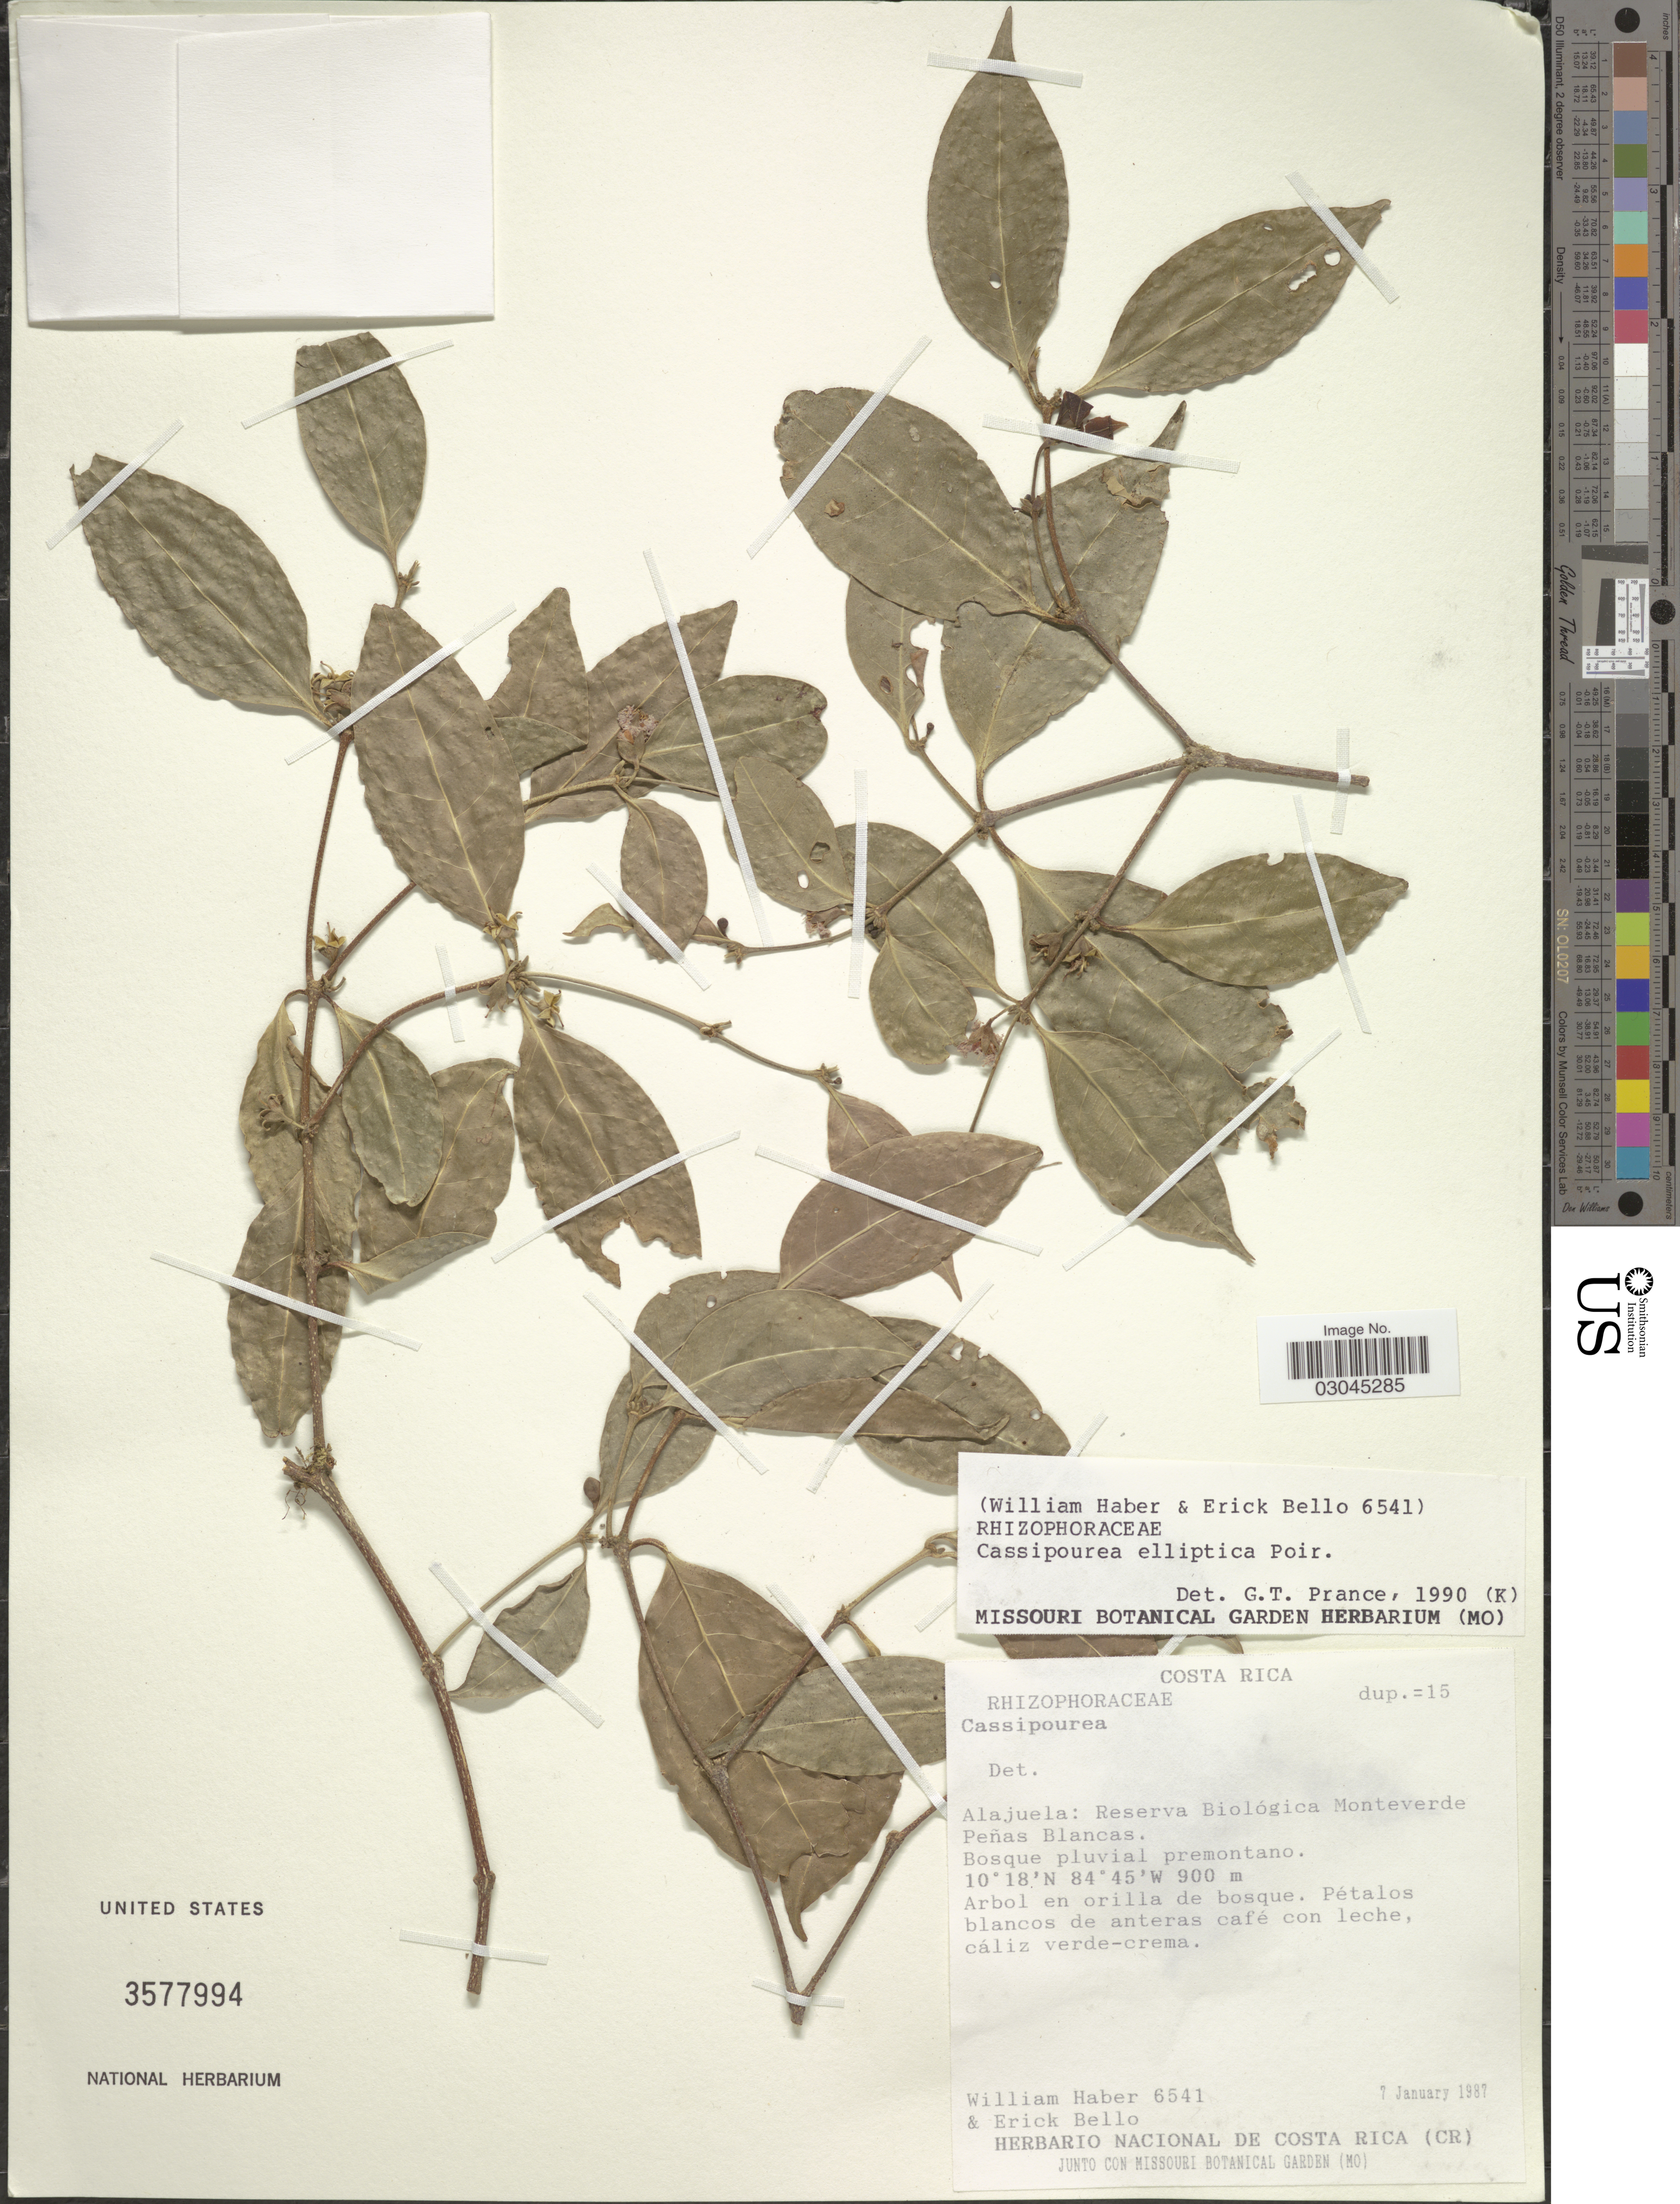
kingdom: Plantae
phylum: Tracheophyta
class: Magnoliopsida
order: Malpighiales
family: Rhizophoraceae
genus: Cassipourea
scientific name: Cassipourea elliptica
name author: (Sw.) Poir.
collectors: W. Haber & E. Bello C.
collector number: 6541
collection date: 1987-01-07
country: Costa Rica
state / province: Alajuela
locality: Reserva Biológica Monteverde. Peñas Blancas.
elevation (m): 900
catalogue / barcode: US 3577994